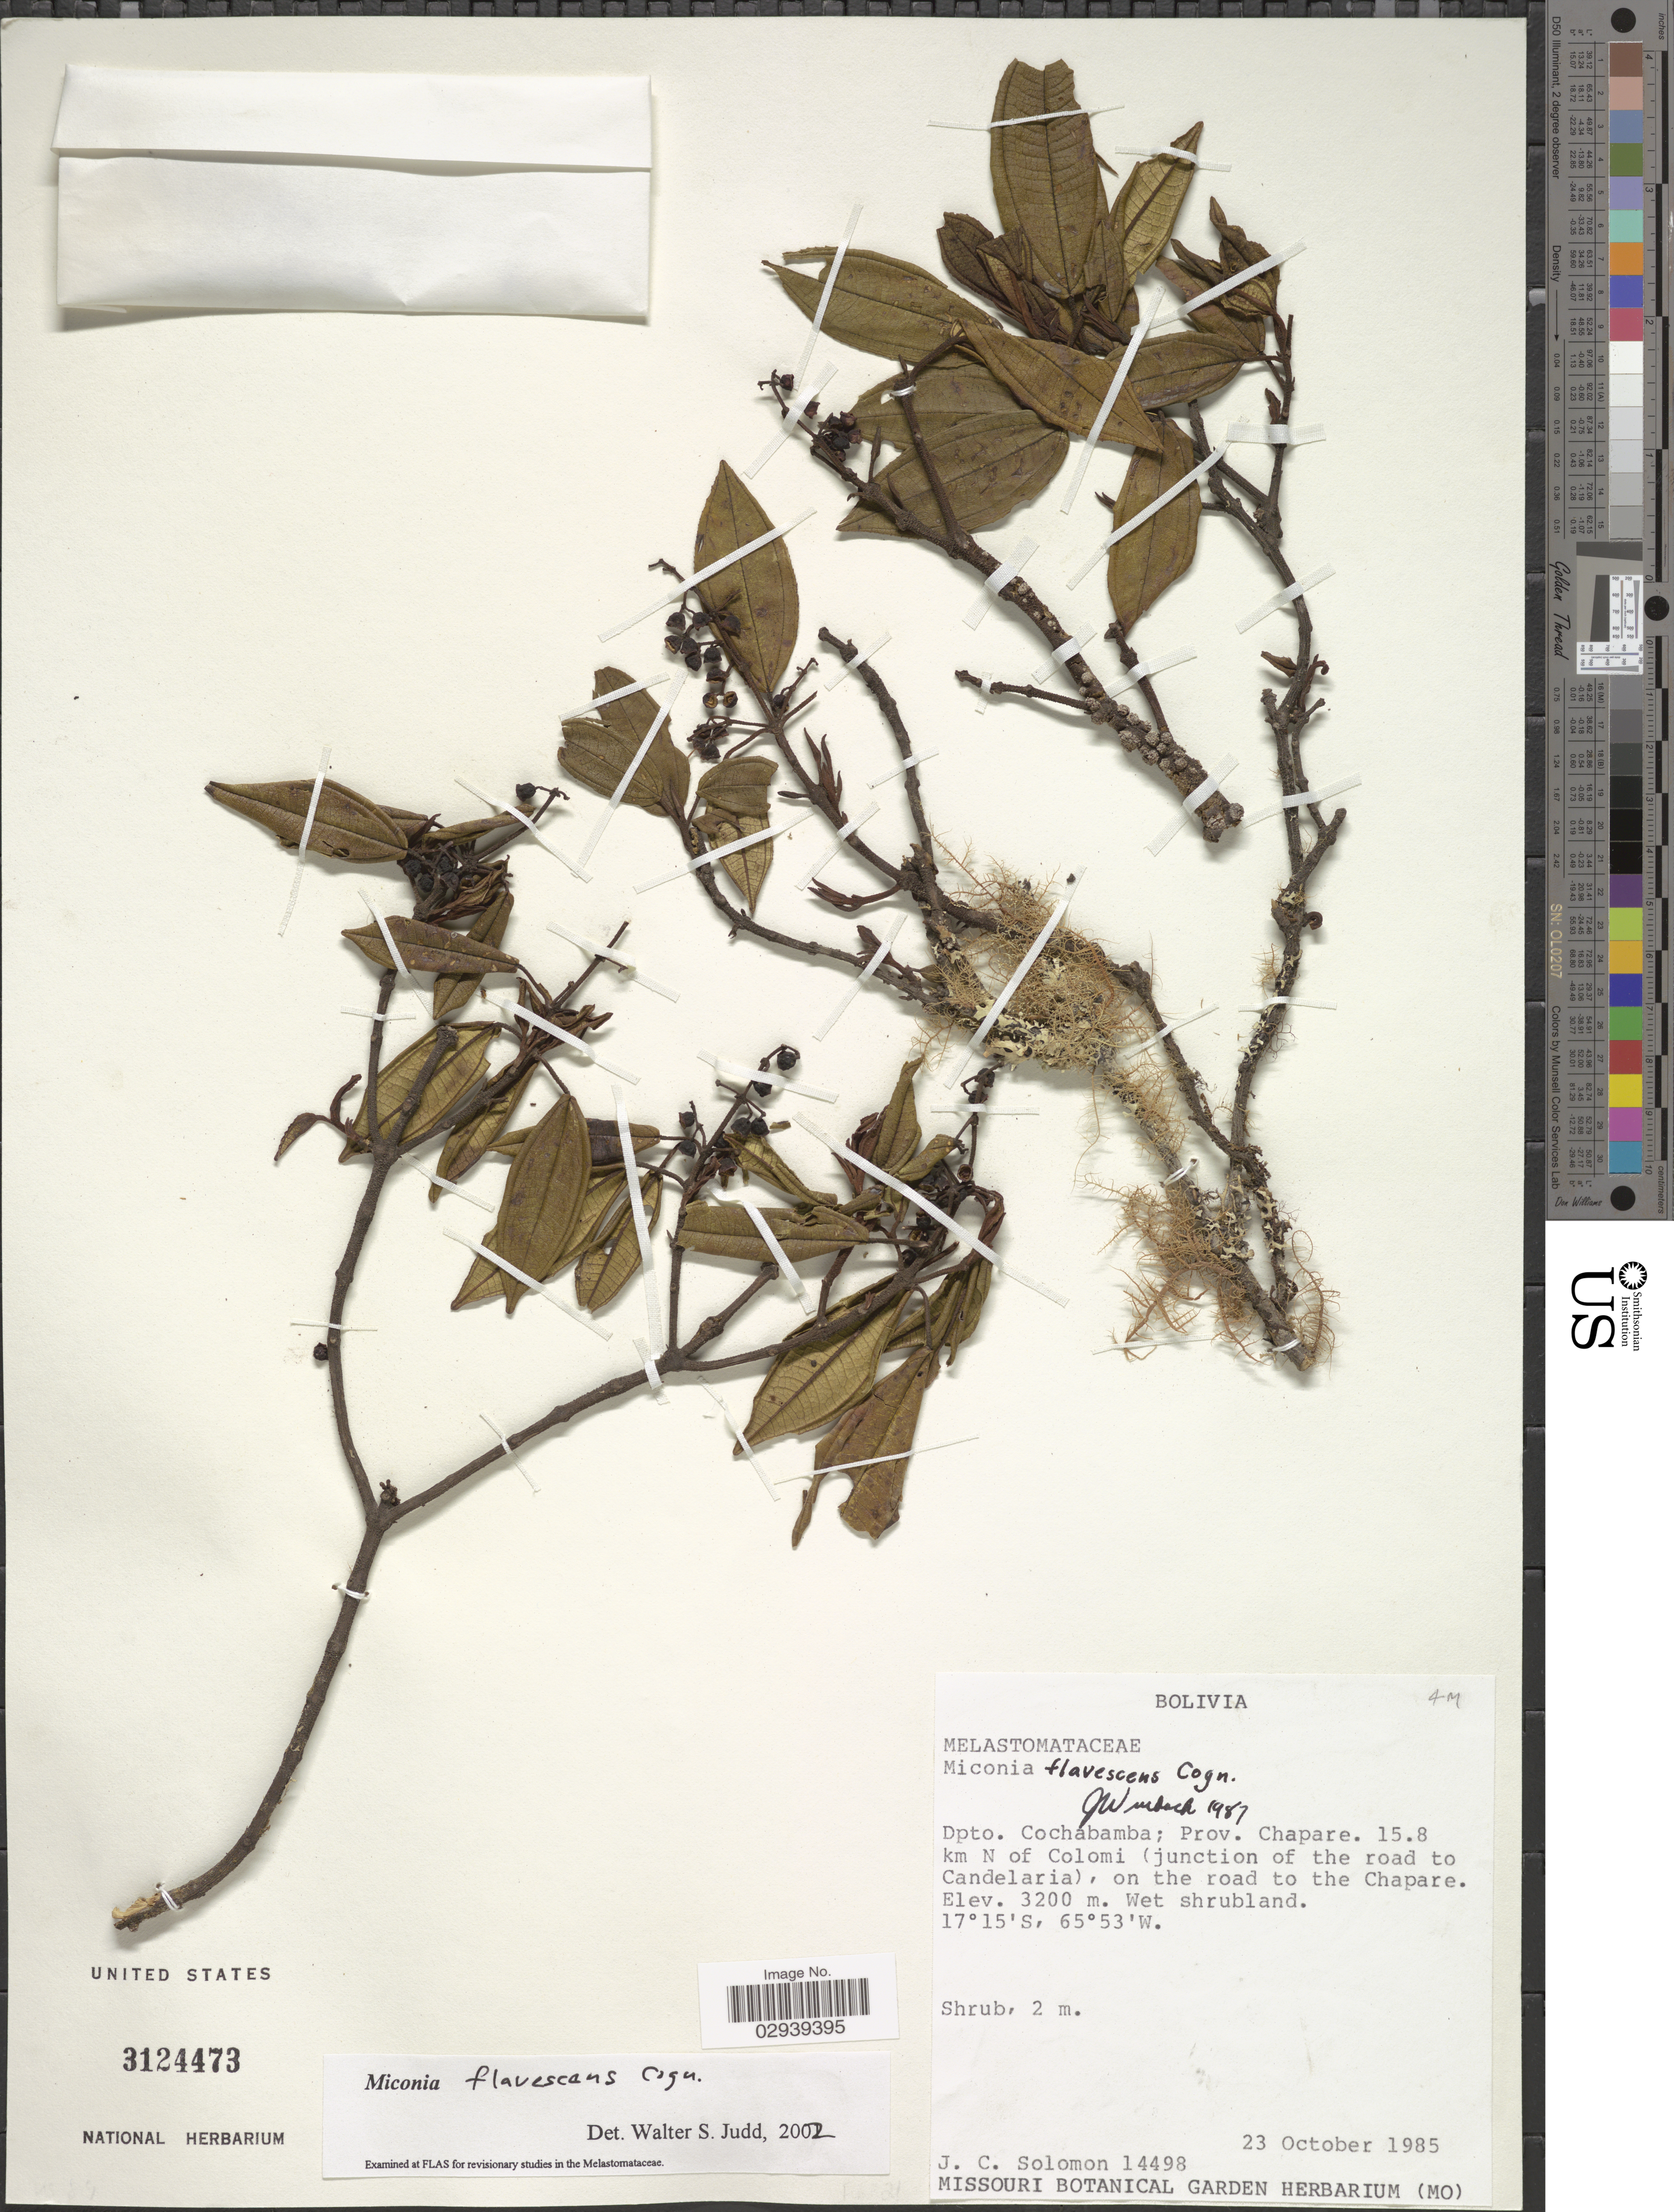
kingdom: Plantae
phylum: Tracheophyta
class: Magnoliopsida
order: Myrtales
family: Melastomataceae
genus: Miconia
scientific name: Miconia flavescens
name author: Cogn.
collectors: J. C. Solomon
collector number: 14498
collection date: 1985-10-23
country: Bolivia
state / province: Cochabamba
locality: Dpto. Cochabamba; Prov. Chapare. 15.8 km N of Colomi (junction of the road to Candelaria), on the road to the Chapare.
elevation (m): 320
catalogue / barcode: US 3124473